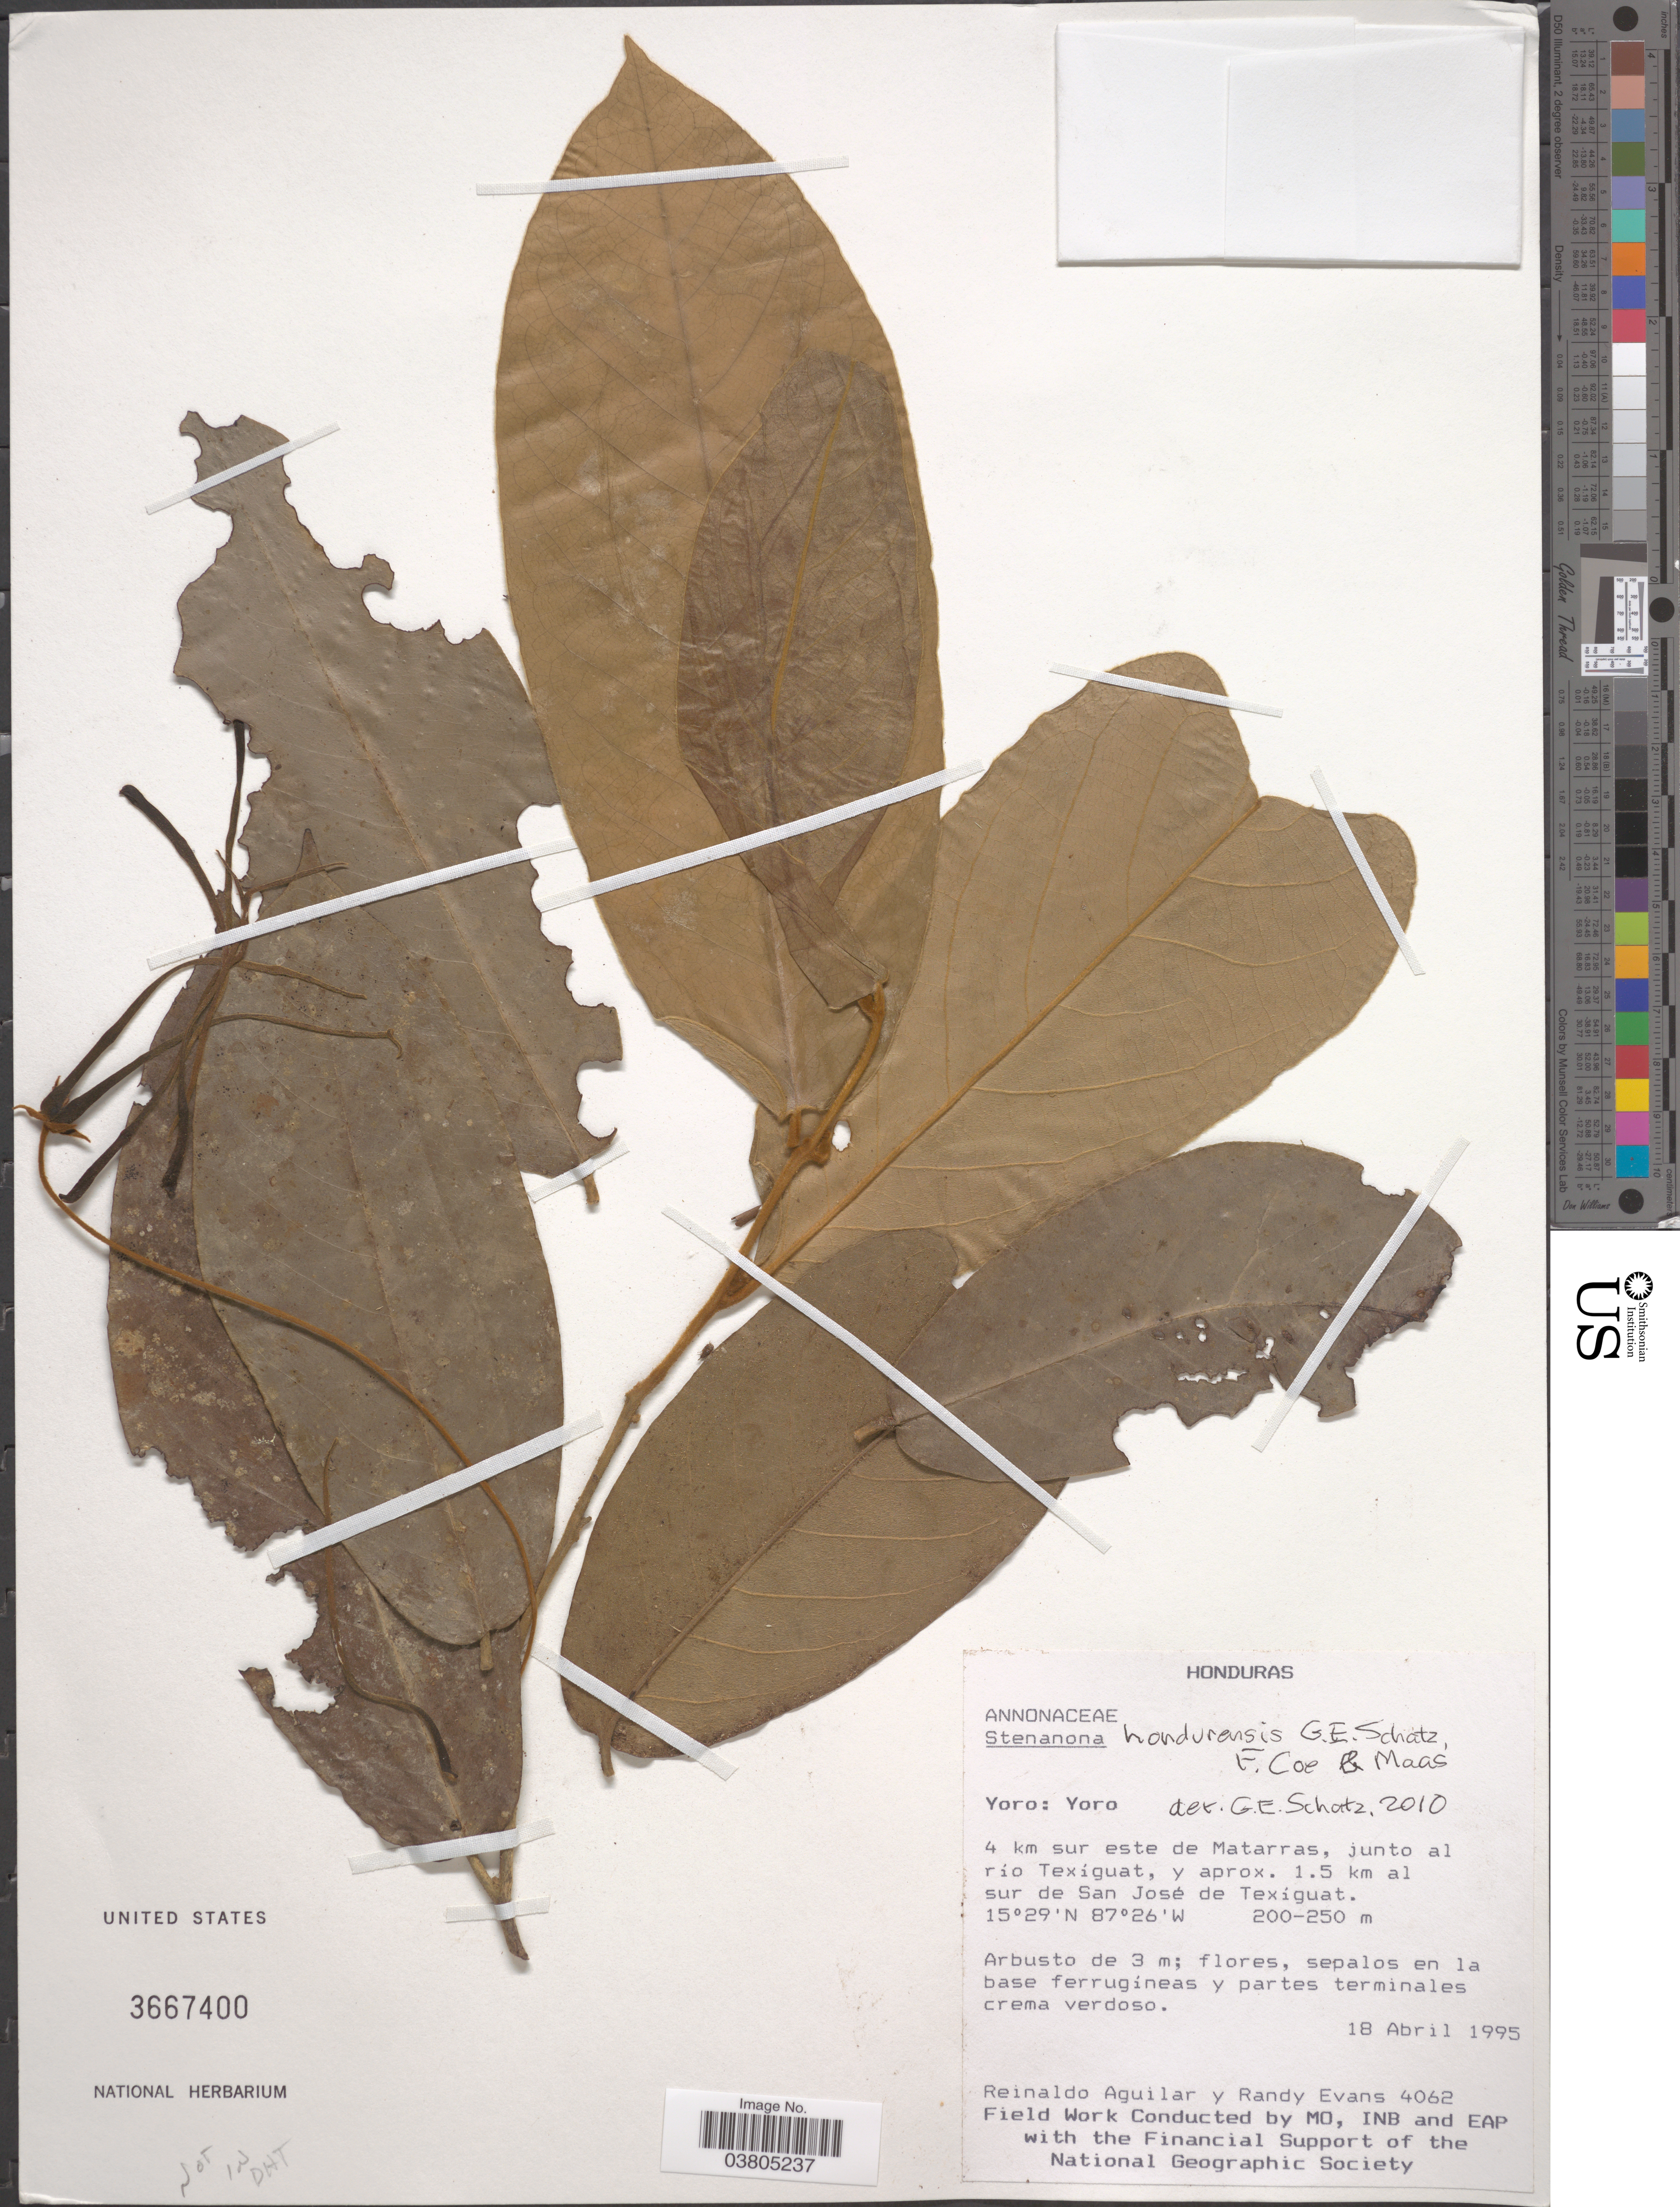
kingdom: Plantae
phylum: Tracheophyta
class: Magnoliopsida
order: Magnoliales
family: Annonaceae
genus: Stenanona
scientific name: Stenanona hondurensis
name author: G.E. Schatz et al.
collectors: R. Aguilar & R. Evans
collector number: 4062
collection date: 1995-04-18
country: Honduras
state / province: Yoro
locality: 4 km sur este de Matarras, junto al río Texíguat, y aprox. 1.5 km al sur de San José de Texíguat.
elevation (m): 200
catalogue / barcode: US 3667400